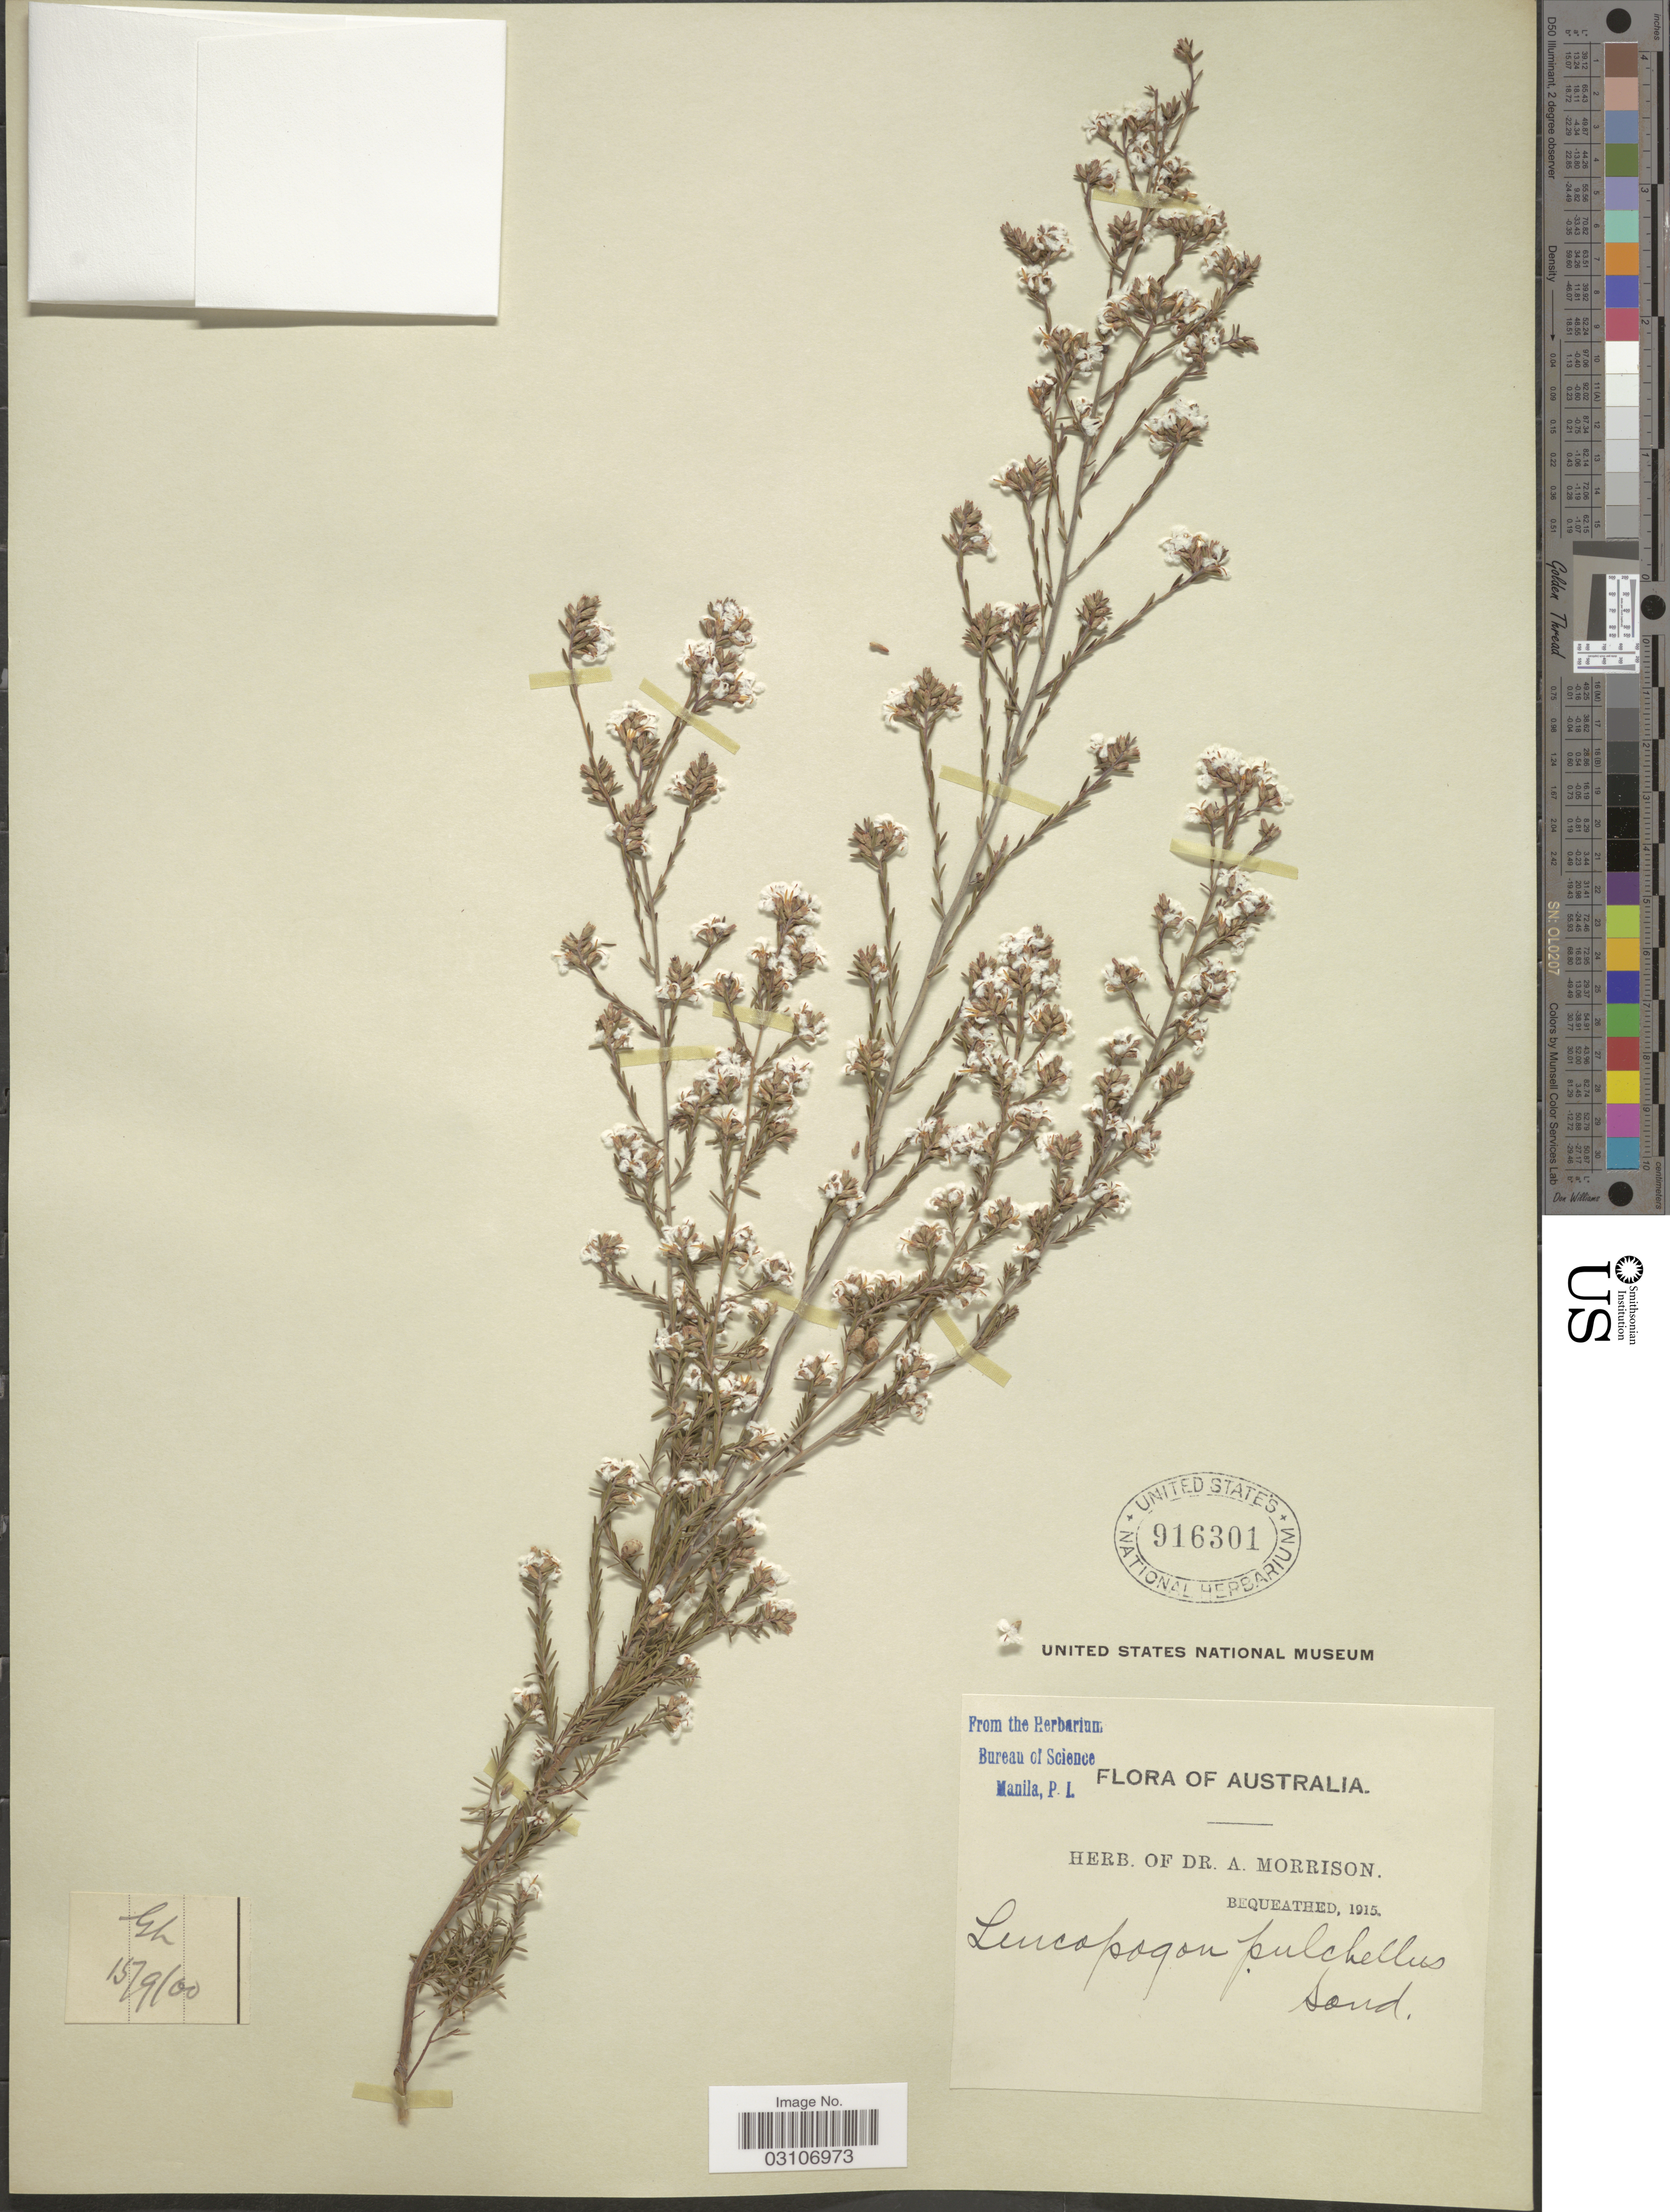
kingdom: Plantae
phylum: Tracheophyta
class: Magnoliopsida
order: Ericales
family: Ericaceae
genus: Leucopogon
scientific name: Leucopogon pulchellus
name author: Sond.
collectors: ex herb. Dr. A. Morrison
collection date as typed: Transcribed d/m/y: 15/9/60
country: Australia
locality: Gh.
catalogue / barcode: US 916301